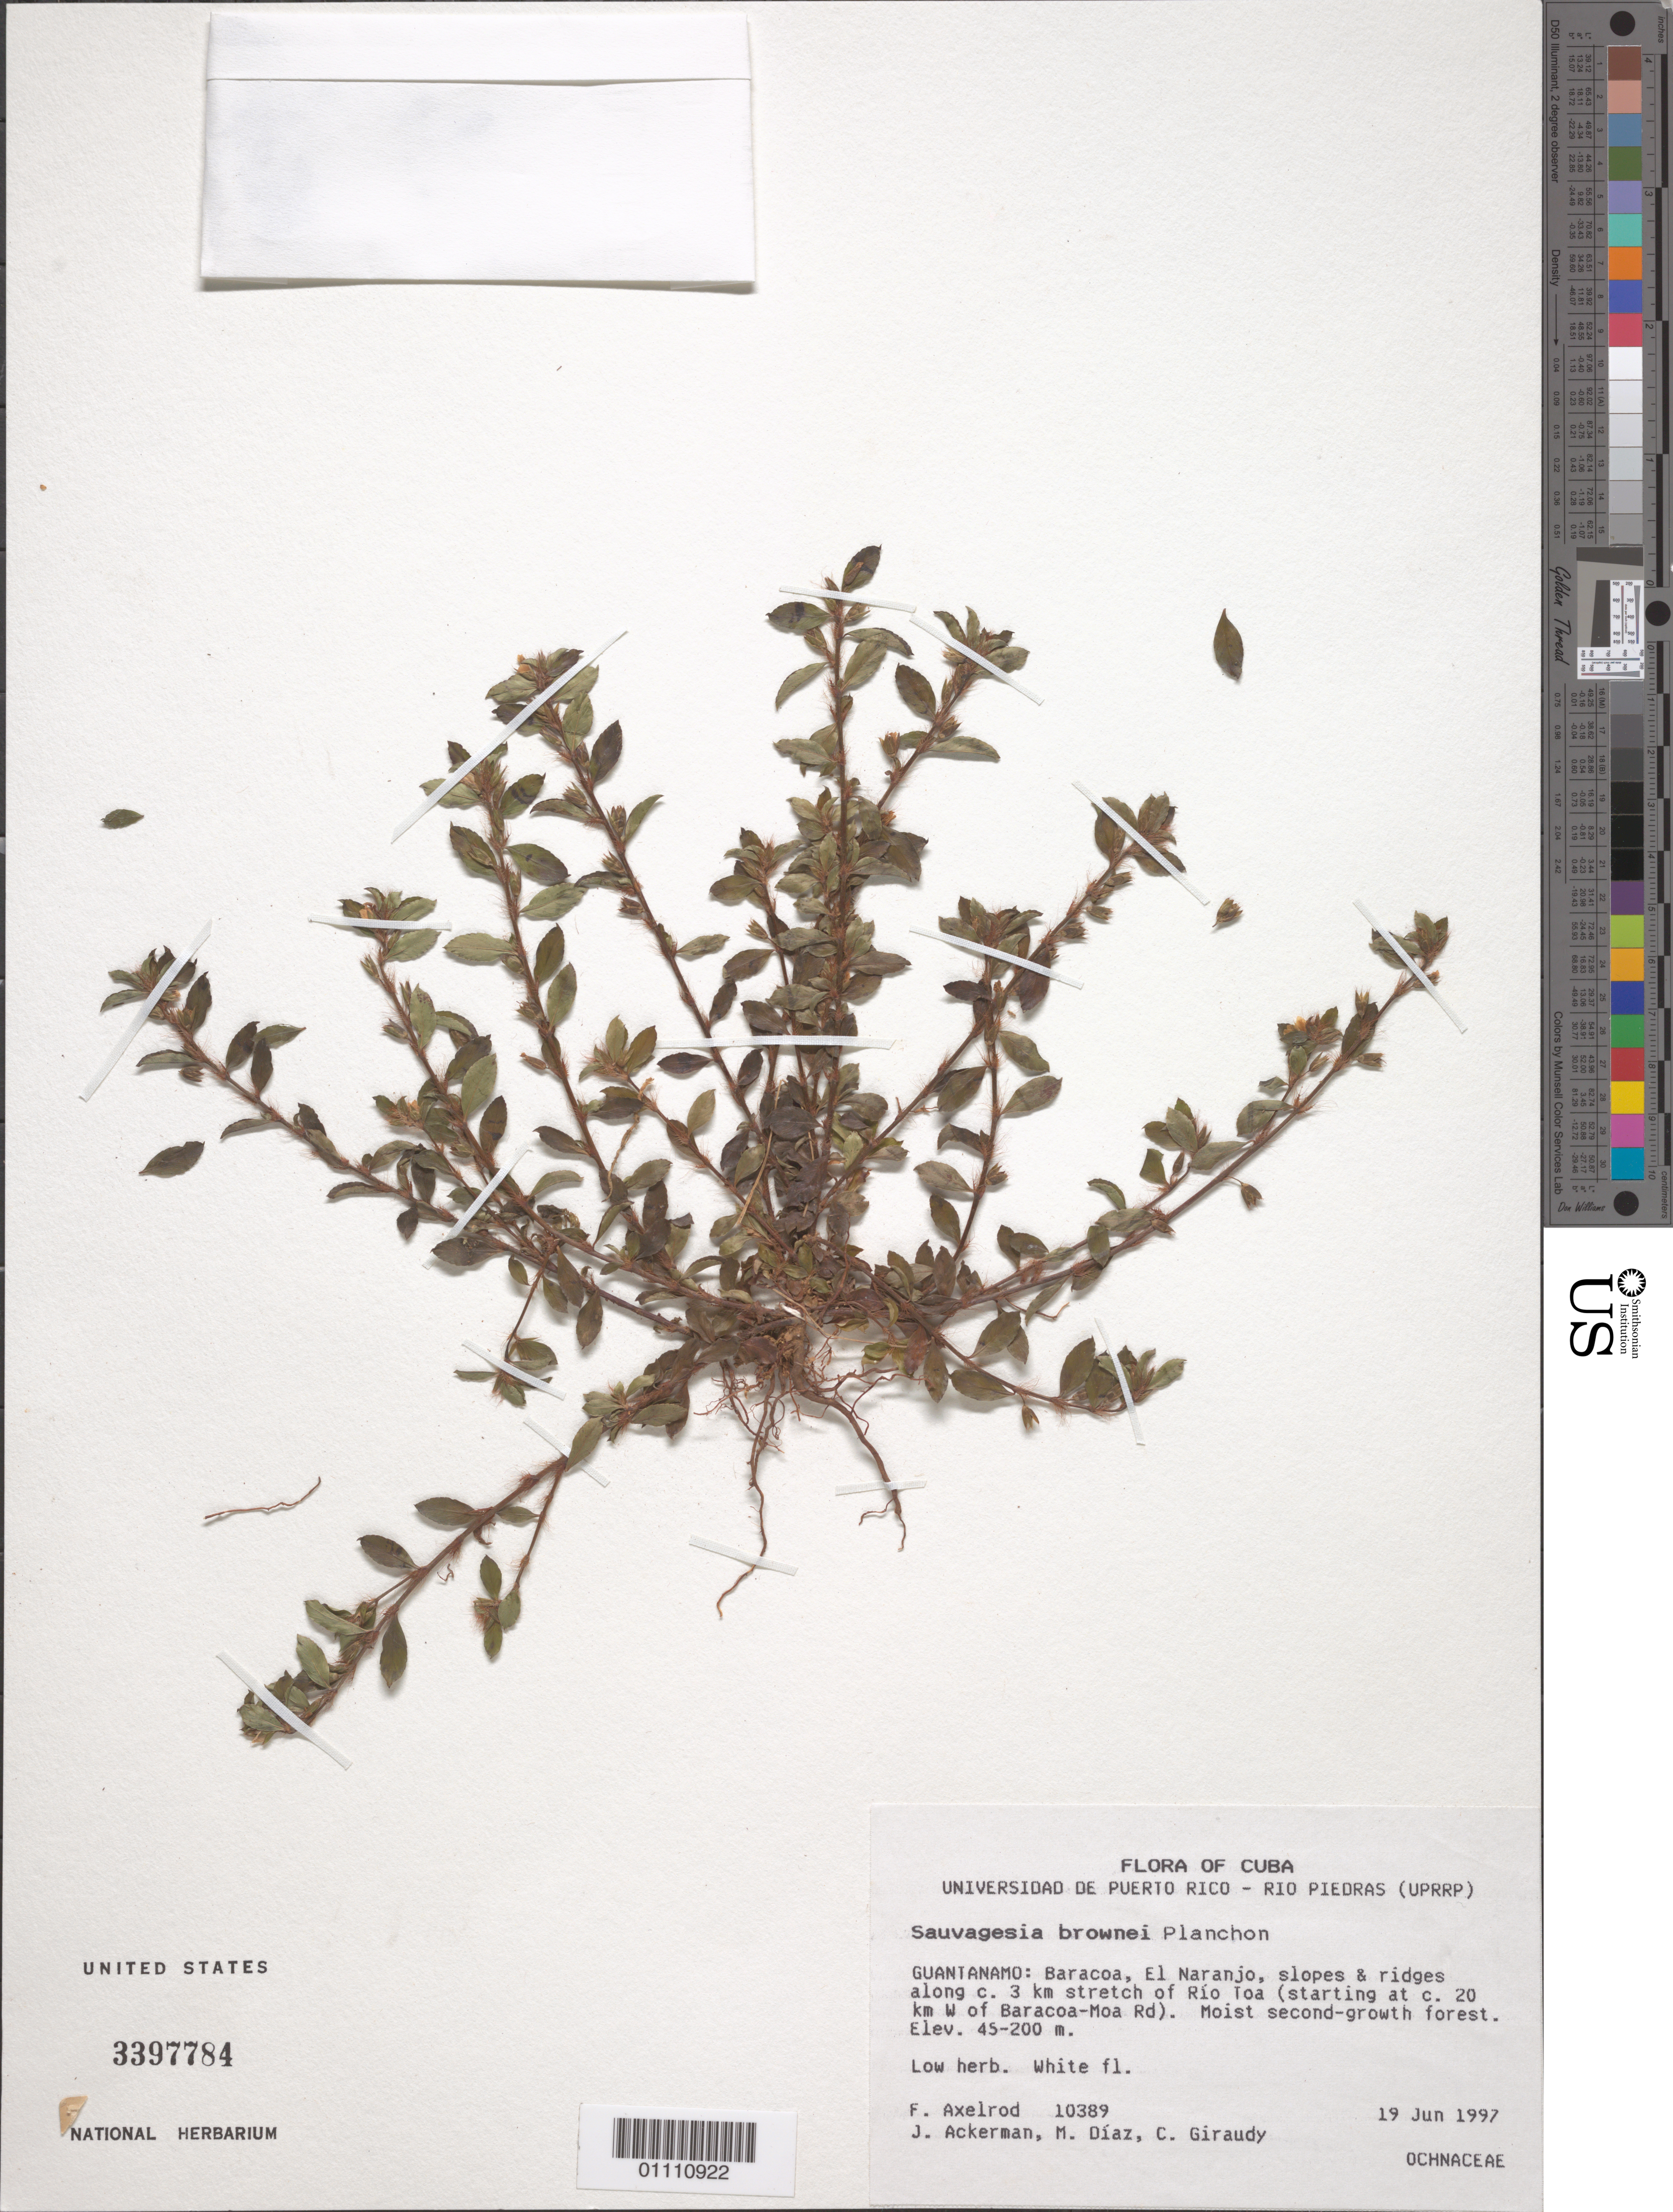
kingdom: Plantae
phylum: Tracheophyta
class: Magnoliopsida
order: Malpighiales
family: Ochnaceae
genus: Sauvagesia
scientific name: Sauvagesia brownei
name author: Planch.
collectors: F. S. Axelrod, J. D. Ackerman, M. Díaz & C. Giraudy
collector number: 10389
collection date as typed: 19 Jun 1997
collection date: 1997-06-19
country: Cuba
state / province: Guantánamo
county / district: Baracoa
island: Cuba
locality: Guantánamo: Baracoa, El Naranjo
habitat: slopes and ridges along a 3 km stretch of Rio Toa. moist second growth forest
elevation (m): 45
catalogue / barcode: US 3397784